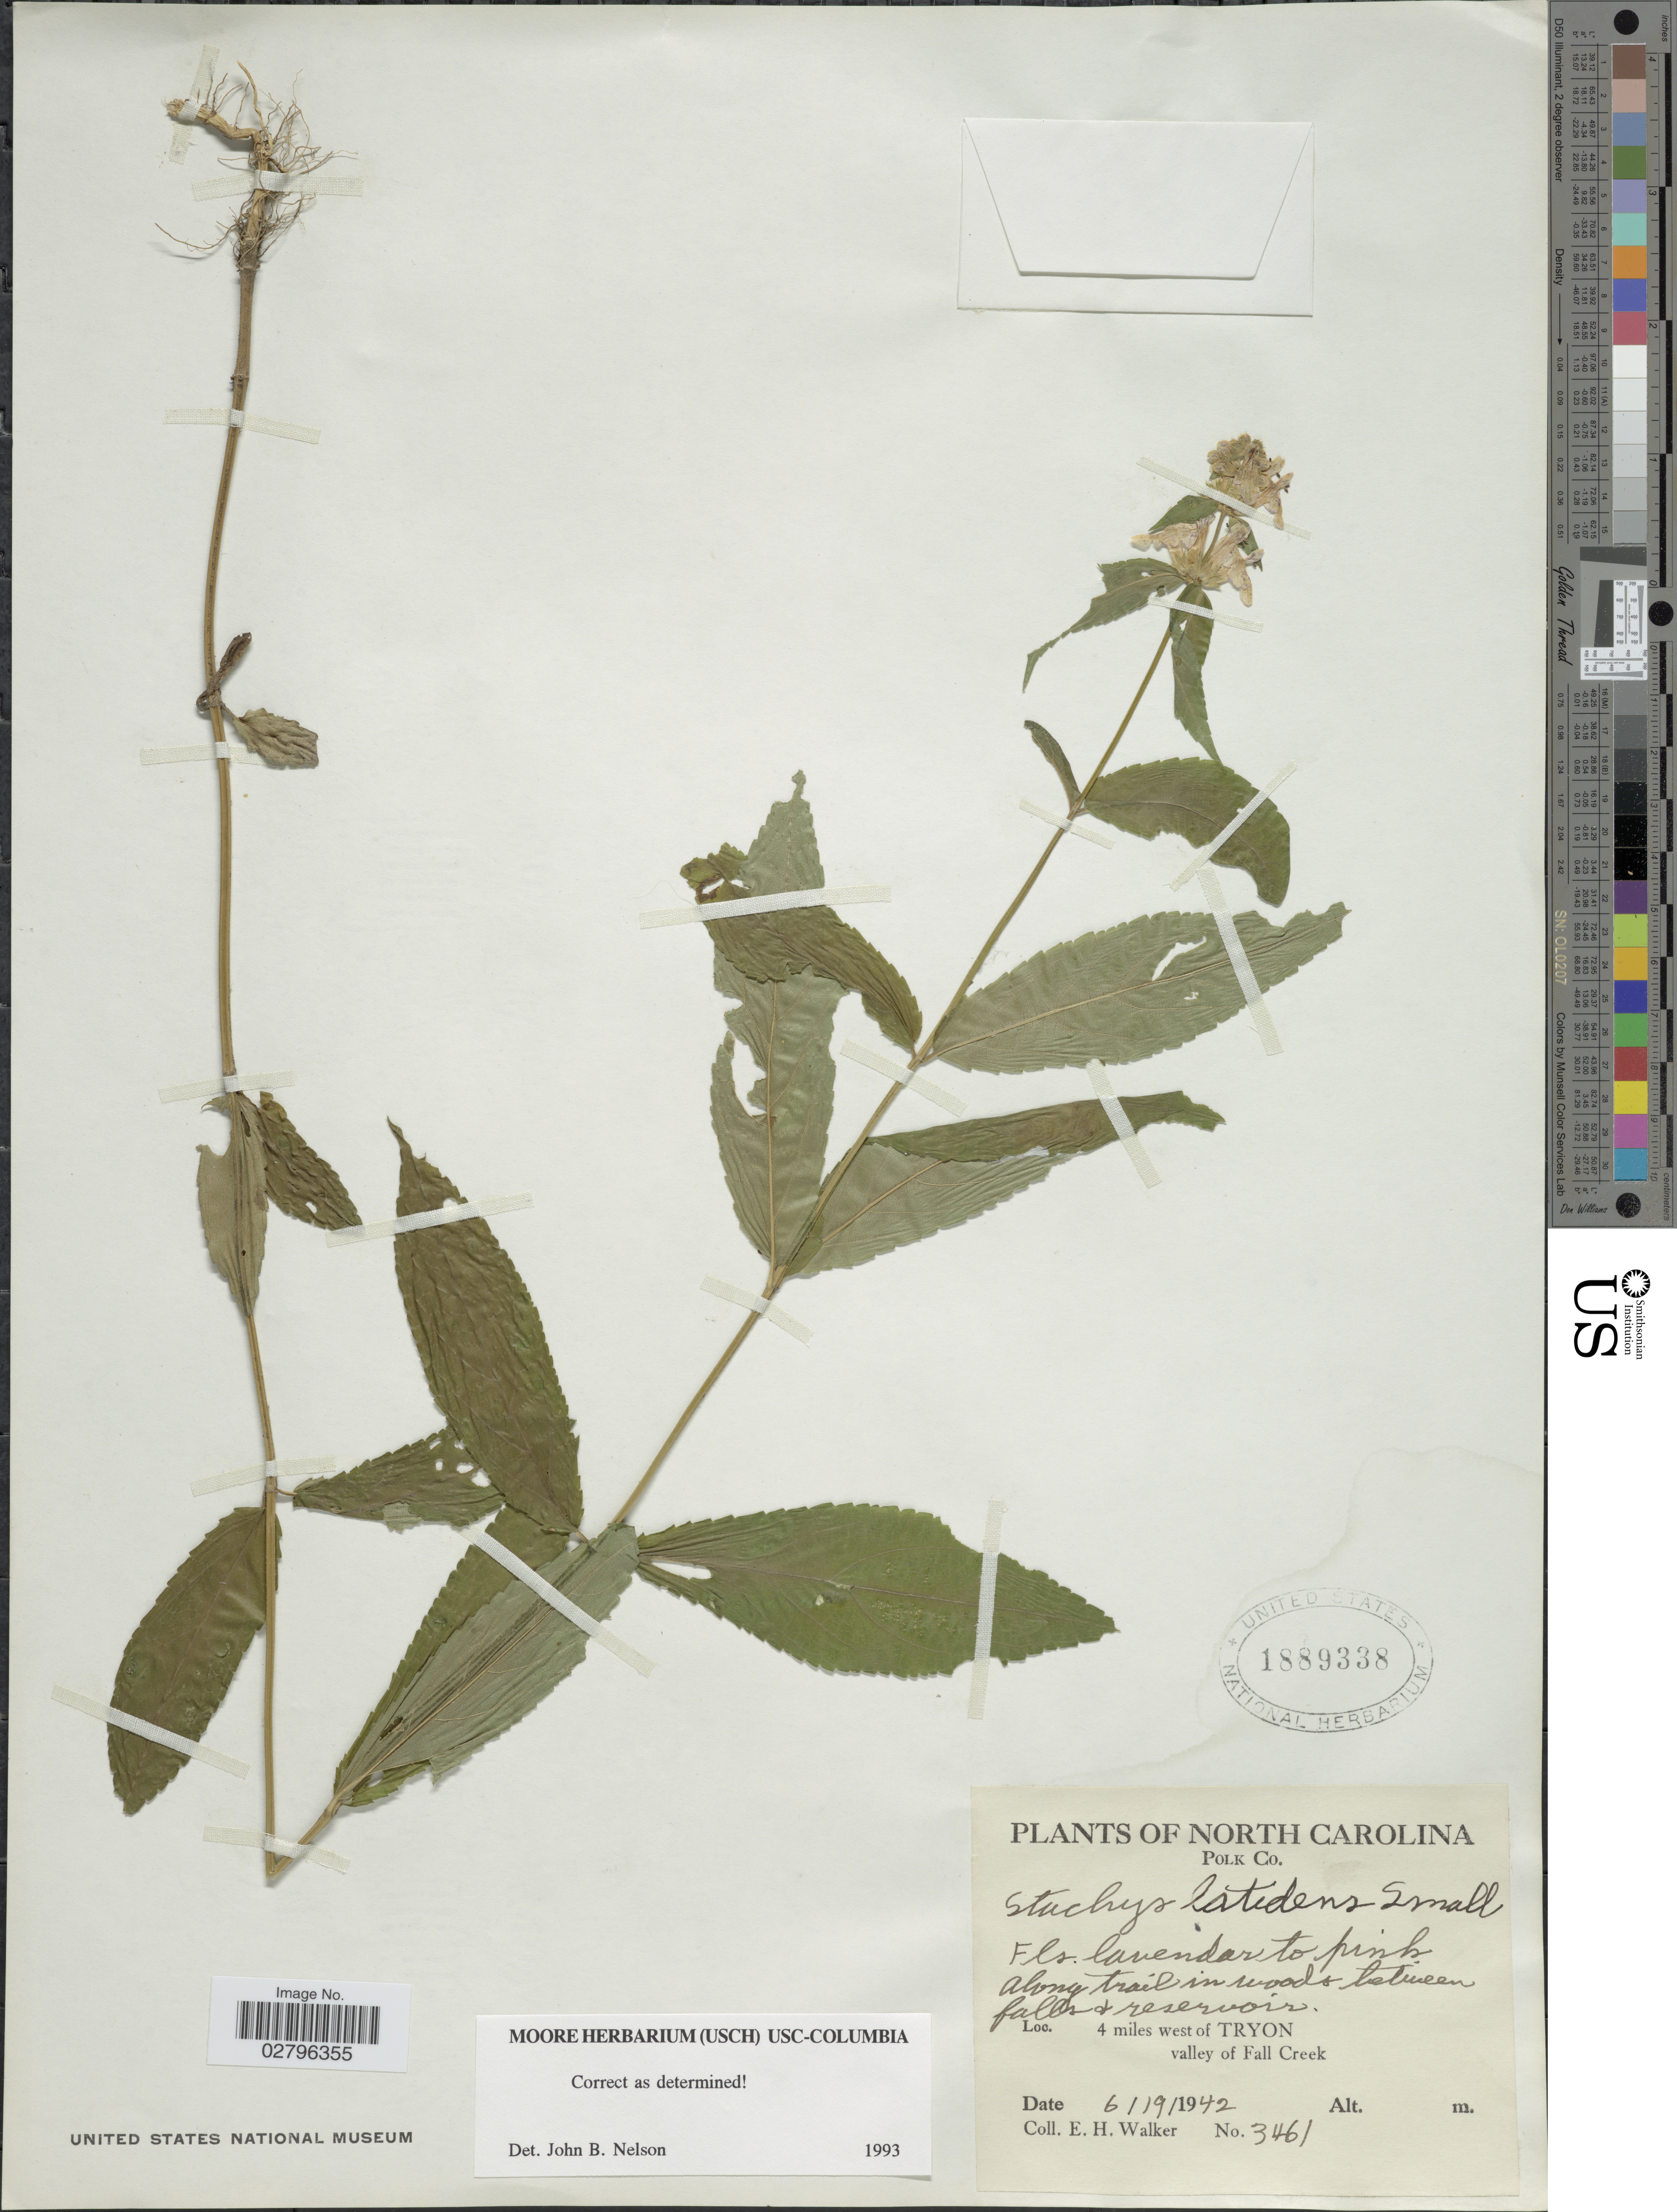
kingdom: Plantae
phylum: Tracheophyta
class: Magnoliopsida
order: Lamiales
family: Lamiaceae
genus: Stachys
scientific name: Stachys latidens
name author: Small in Britton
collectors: E. H. Walker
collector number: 3461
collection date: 1942-06-19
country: United States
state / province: North Carolina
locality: Polk Co. Along trail in woods between falls & reservoir. 4 miles west of Tryon valley of Fall Creek.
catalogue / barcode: US 1889338